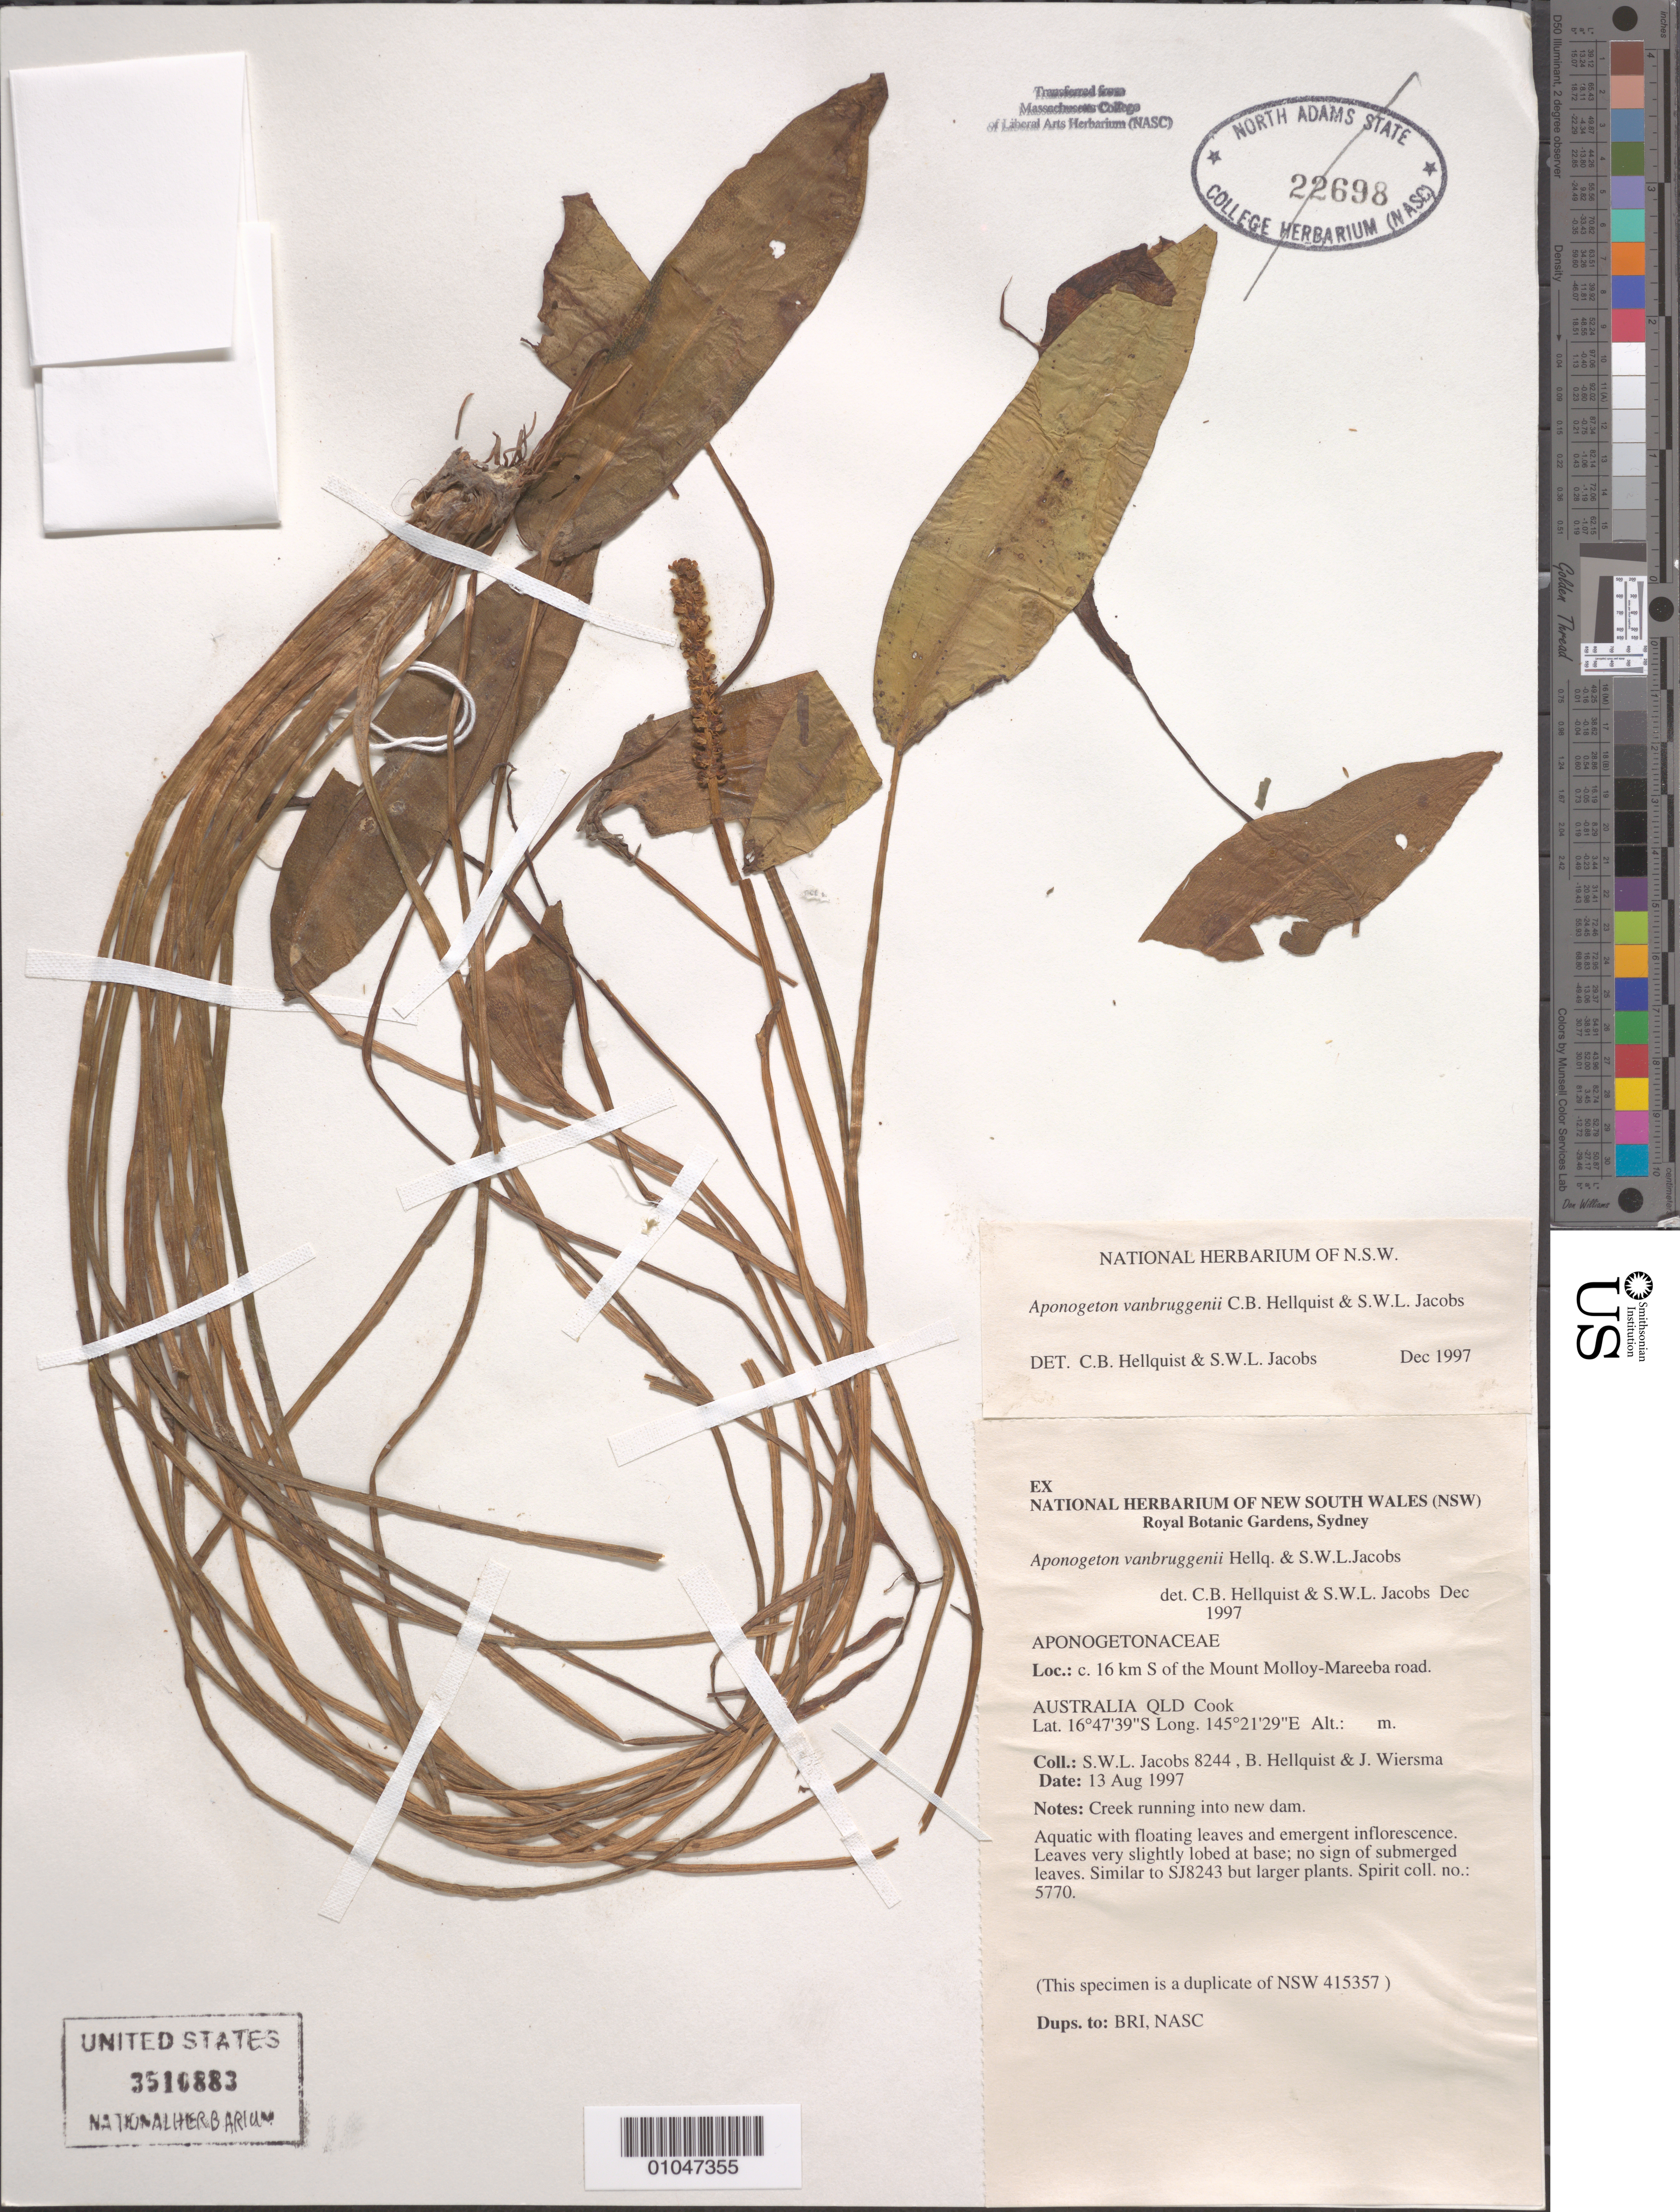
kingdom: Plantae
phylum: Tracheophyta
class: Liliopsida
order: Alismatales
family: Aponogetonaceae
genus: Aponogeton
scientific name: Aponogeton vanbruggenii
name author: Hellq. & S.W.L. Jacobs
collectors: S. W. L. Jacobs, C. Hellquist & J. H. Wiersema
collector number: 8244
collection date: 1997-08-13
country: Australia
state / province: Queensland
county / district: Cook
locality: c. 16 km S of the Mount Molloy-Mareeba road.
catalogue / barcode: US 3510883